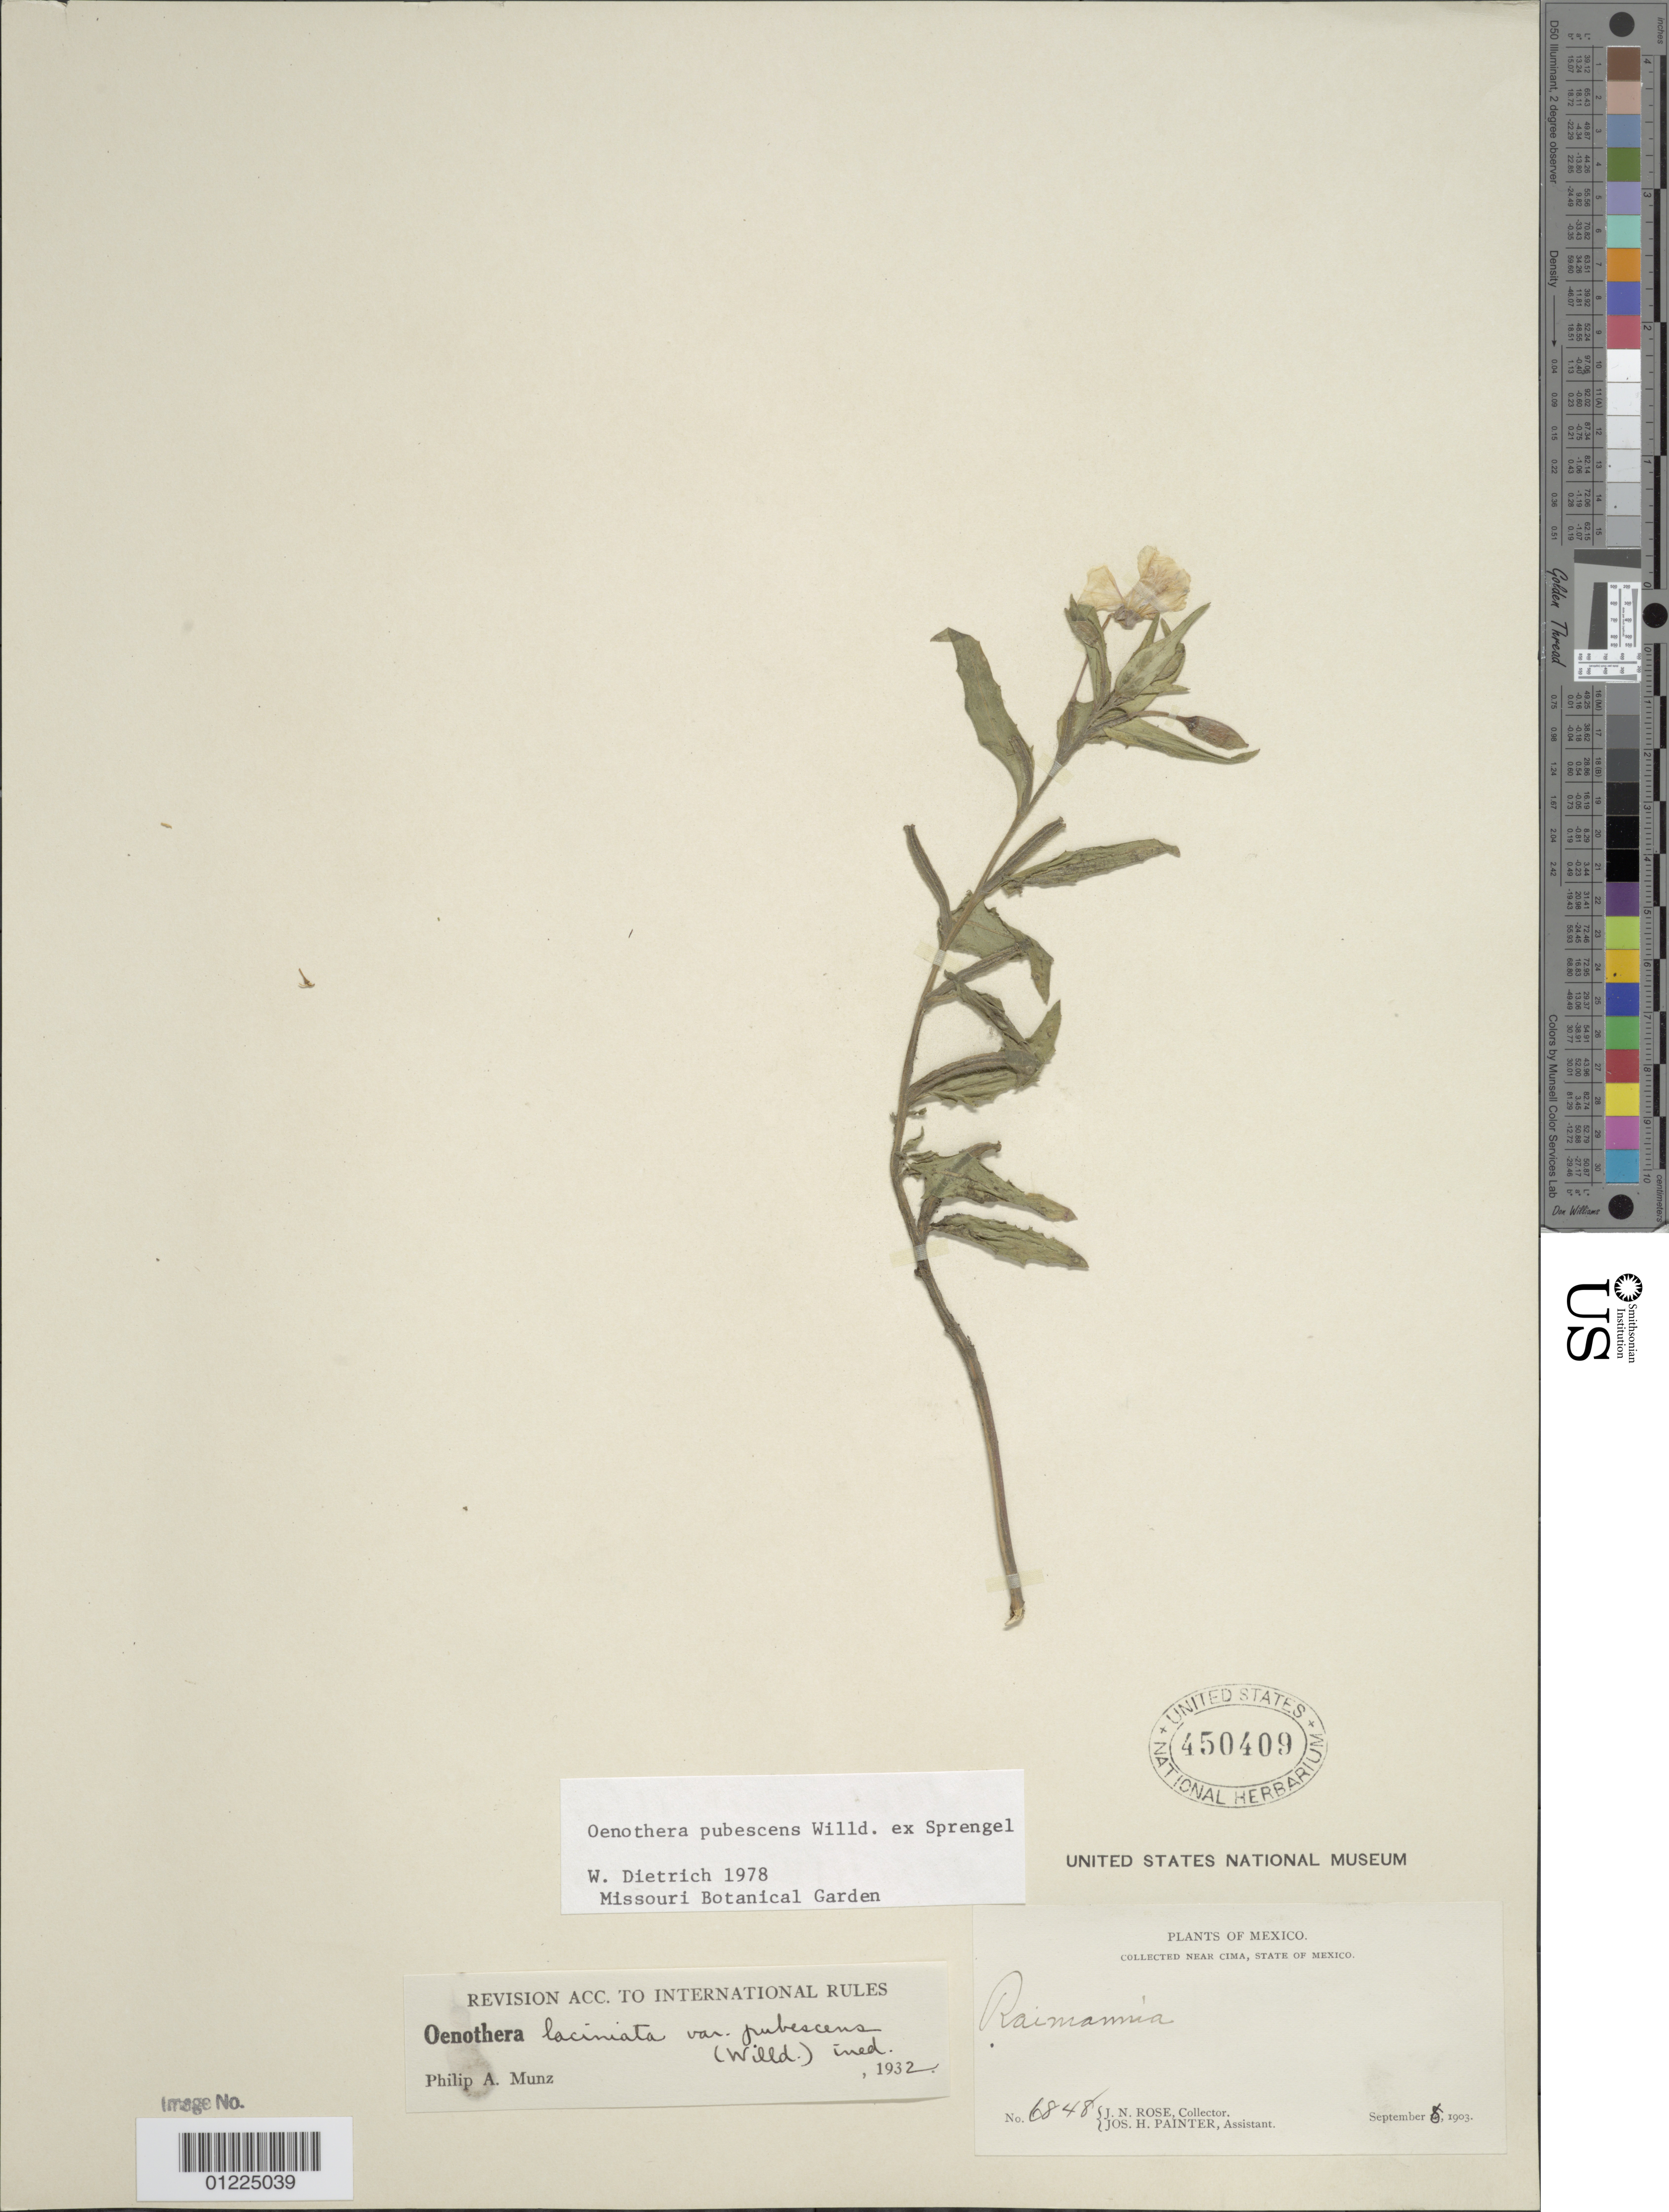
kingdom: Plantae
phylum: Tracheophyta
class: Magnoliopsida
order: Myrtales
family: Onagraceae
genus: Oenothera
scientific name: Oenothera pubescens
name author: Willd. ex Spreng.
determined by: Dietrich, W.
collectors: J. N. Rose & J. H. Painter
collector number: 6848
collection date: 1903-09-08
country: Mexico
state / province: Mexico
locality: near Cima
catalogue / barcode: US 450409